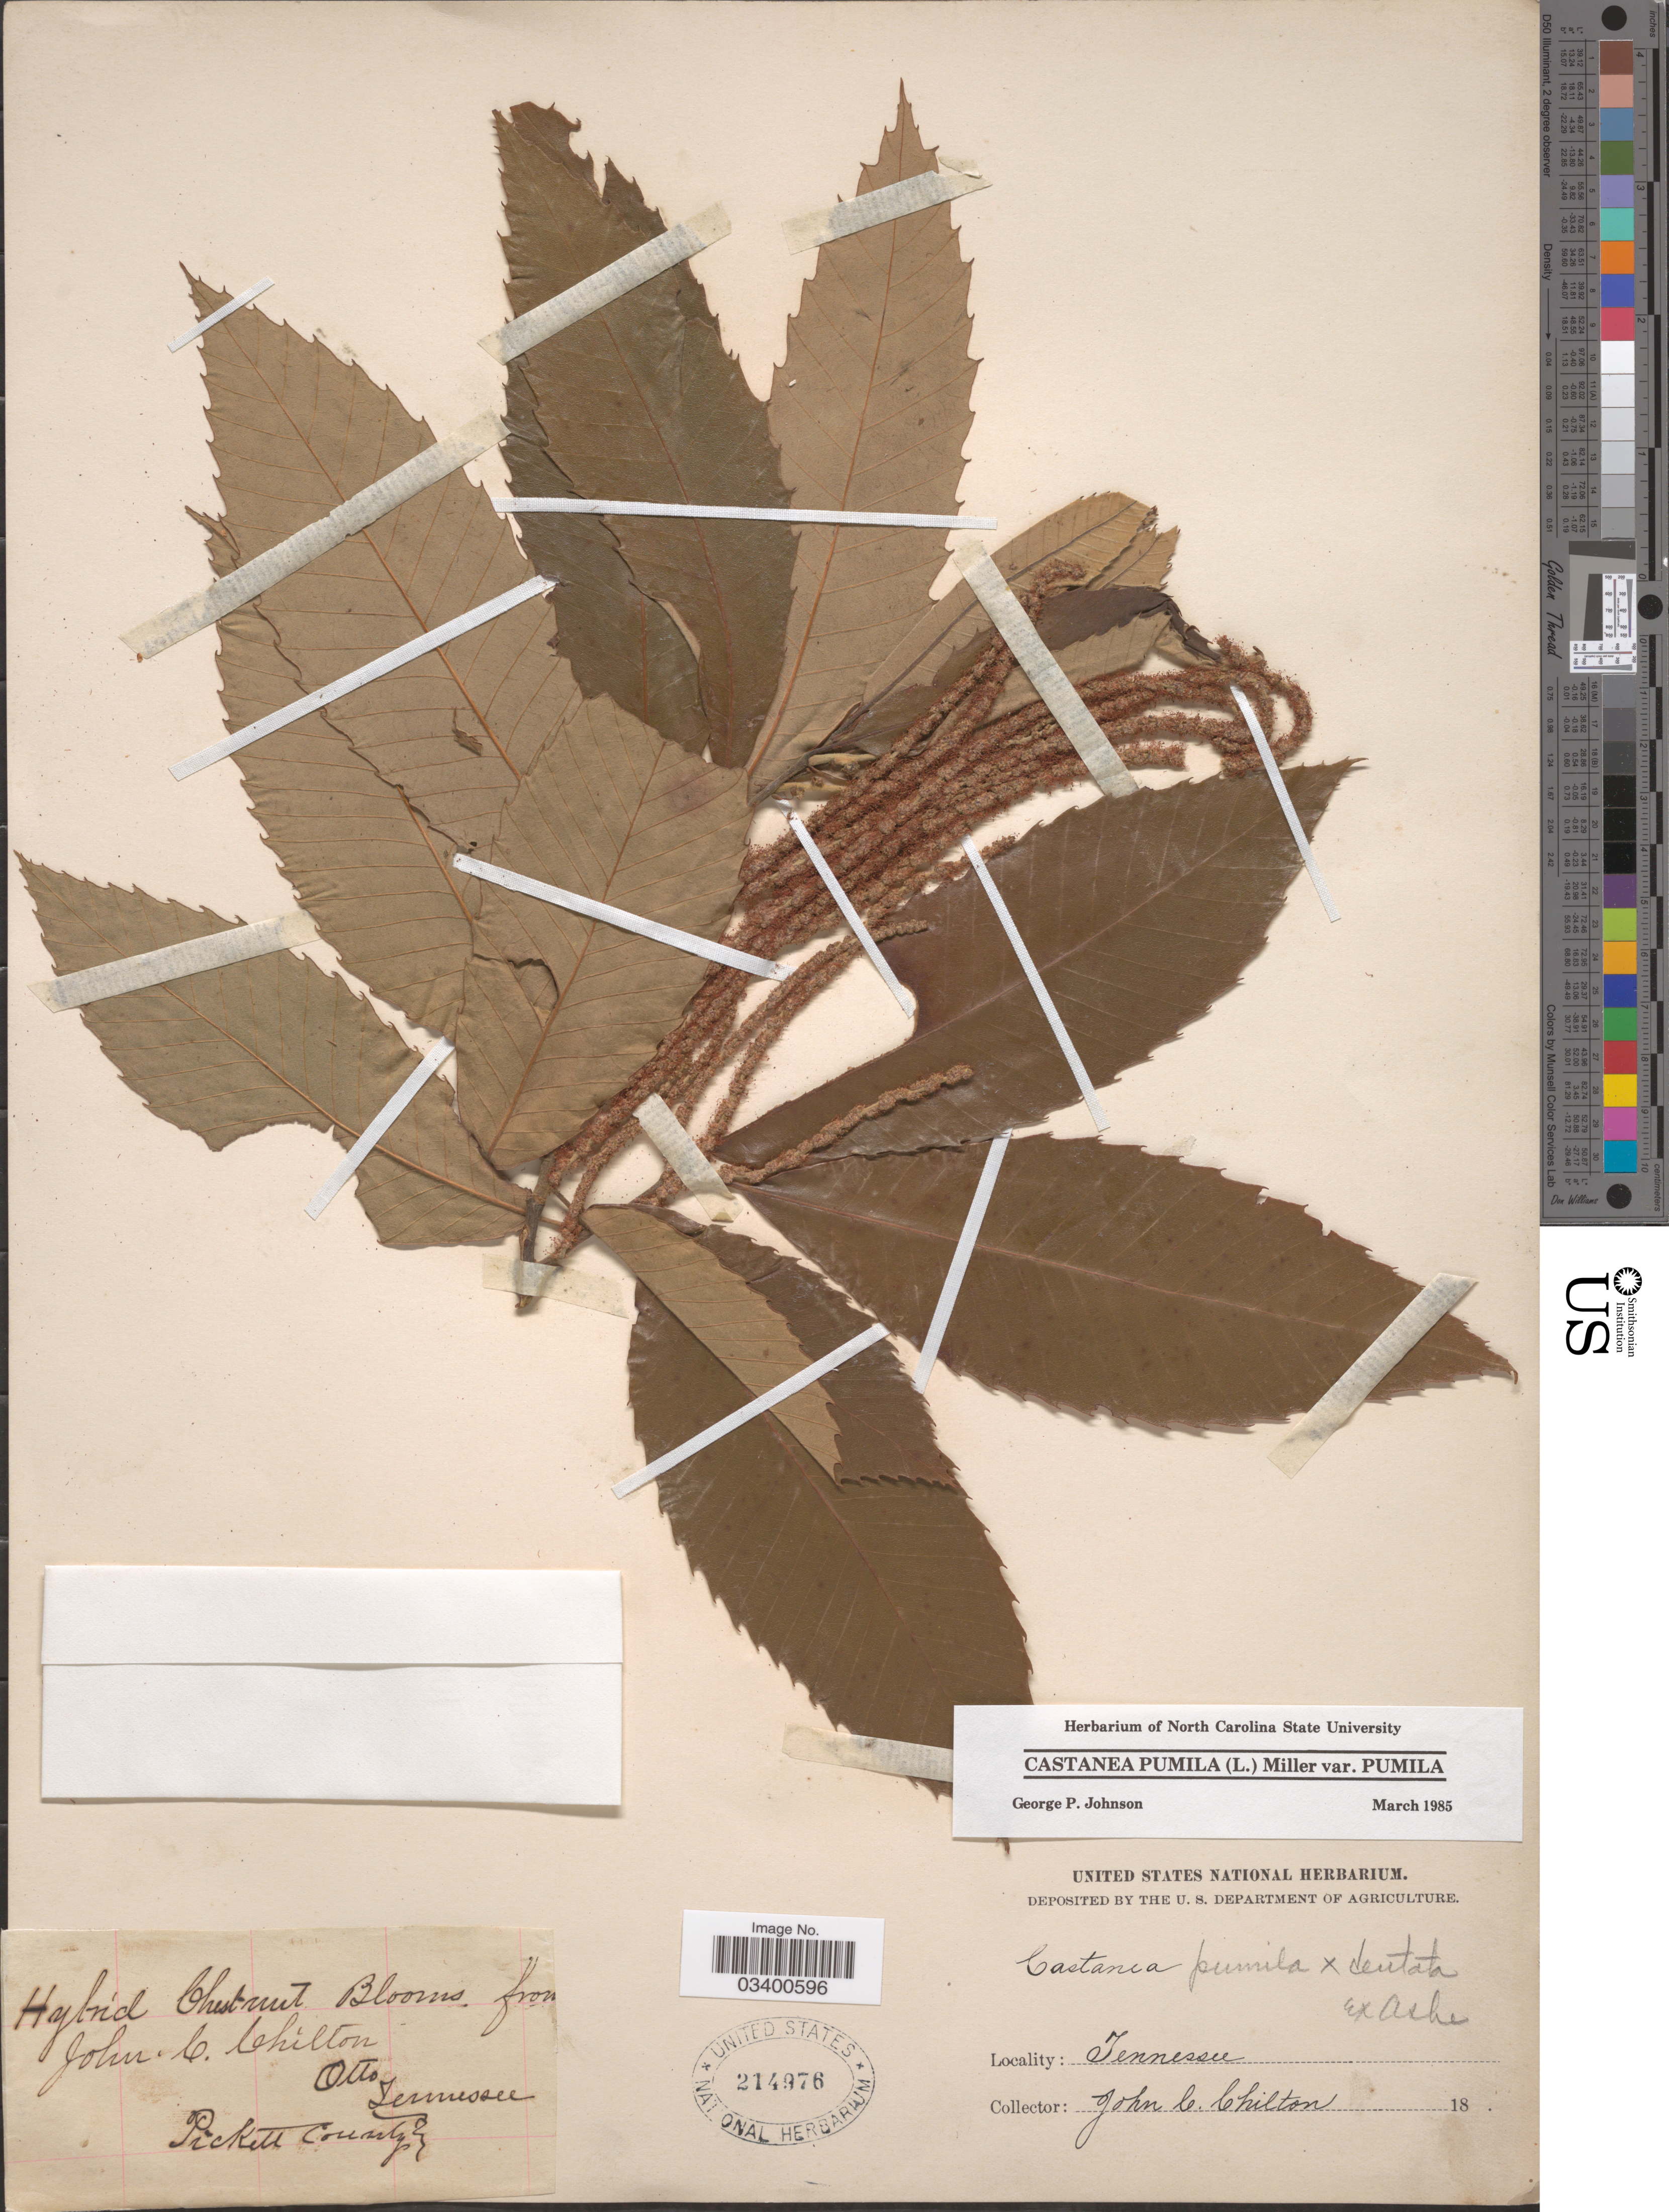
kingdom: Plantae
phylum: Tracheophyta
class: Magnoliopsida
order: Fagales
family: Fagaceae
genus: Castanea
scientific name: Castanea pumila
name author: (L.) Mill.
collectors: J. Chilton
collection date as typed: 18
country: United States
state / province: Tennessee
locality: Pickett County. Otto.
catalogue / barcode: US 214976